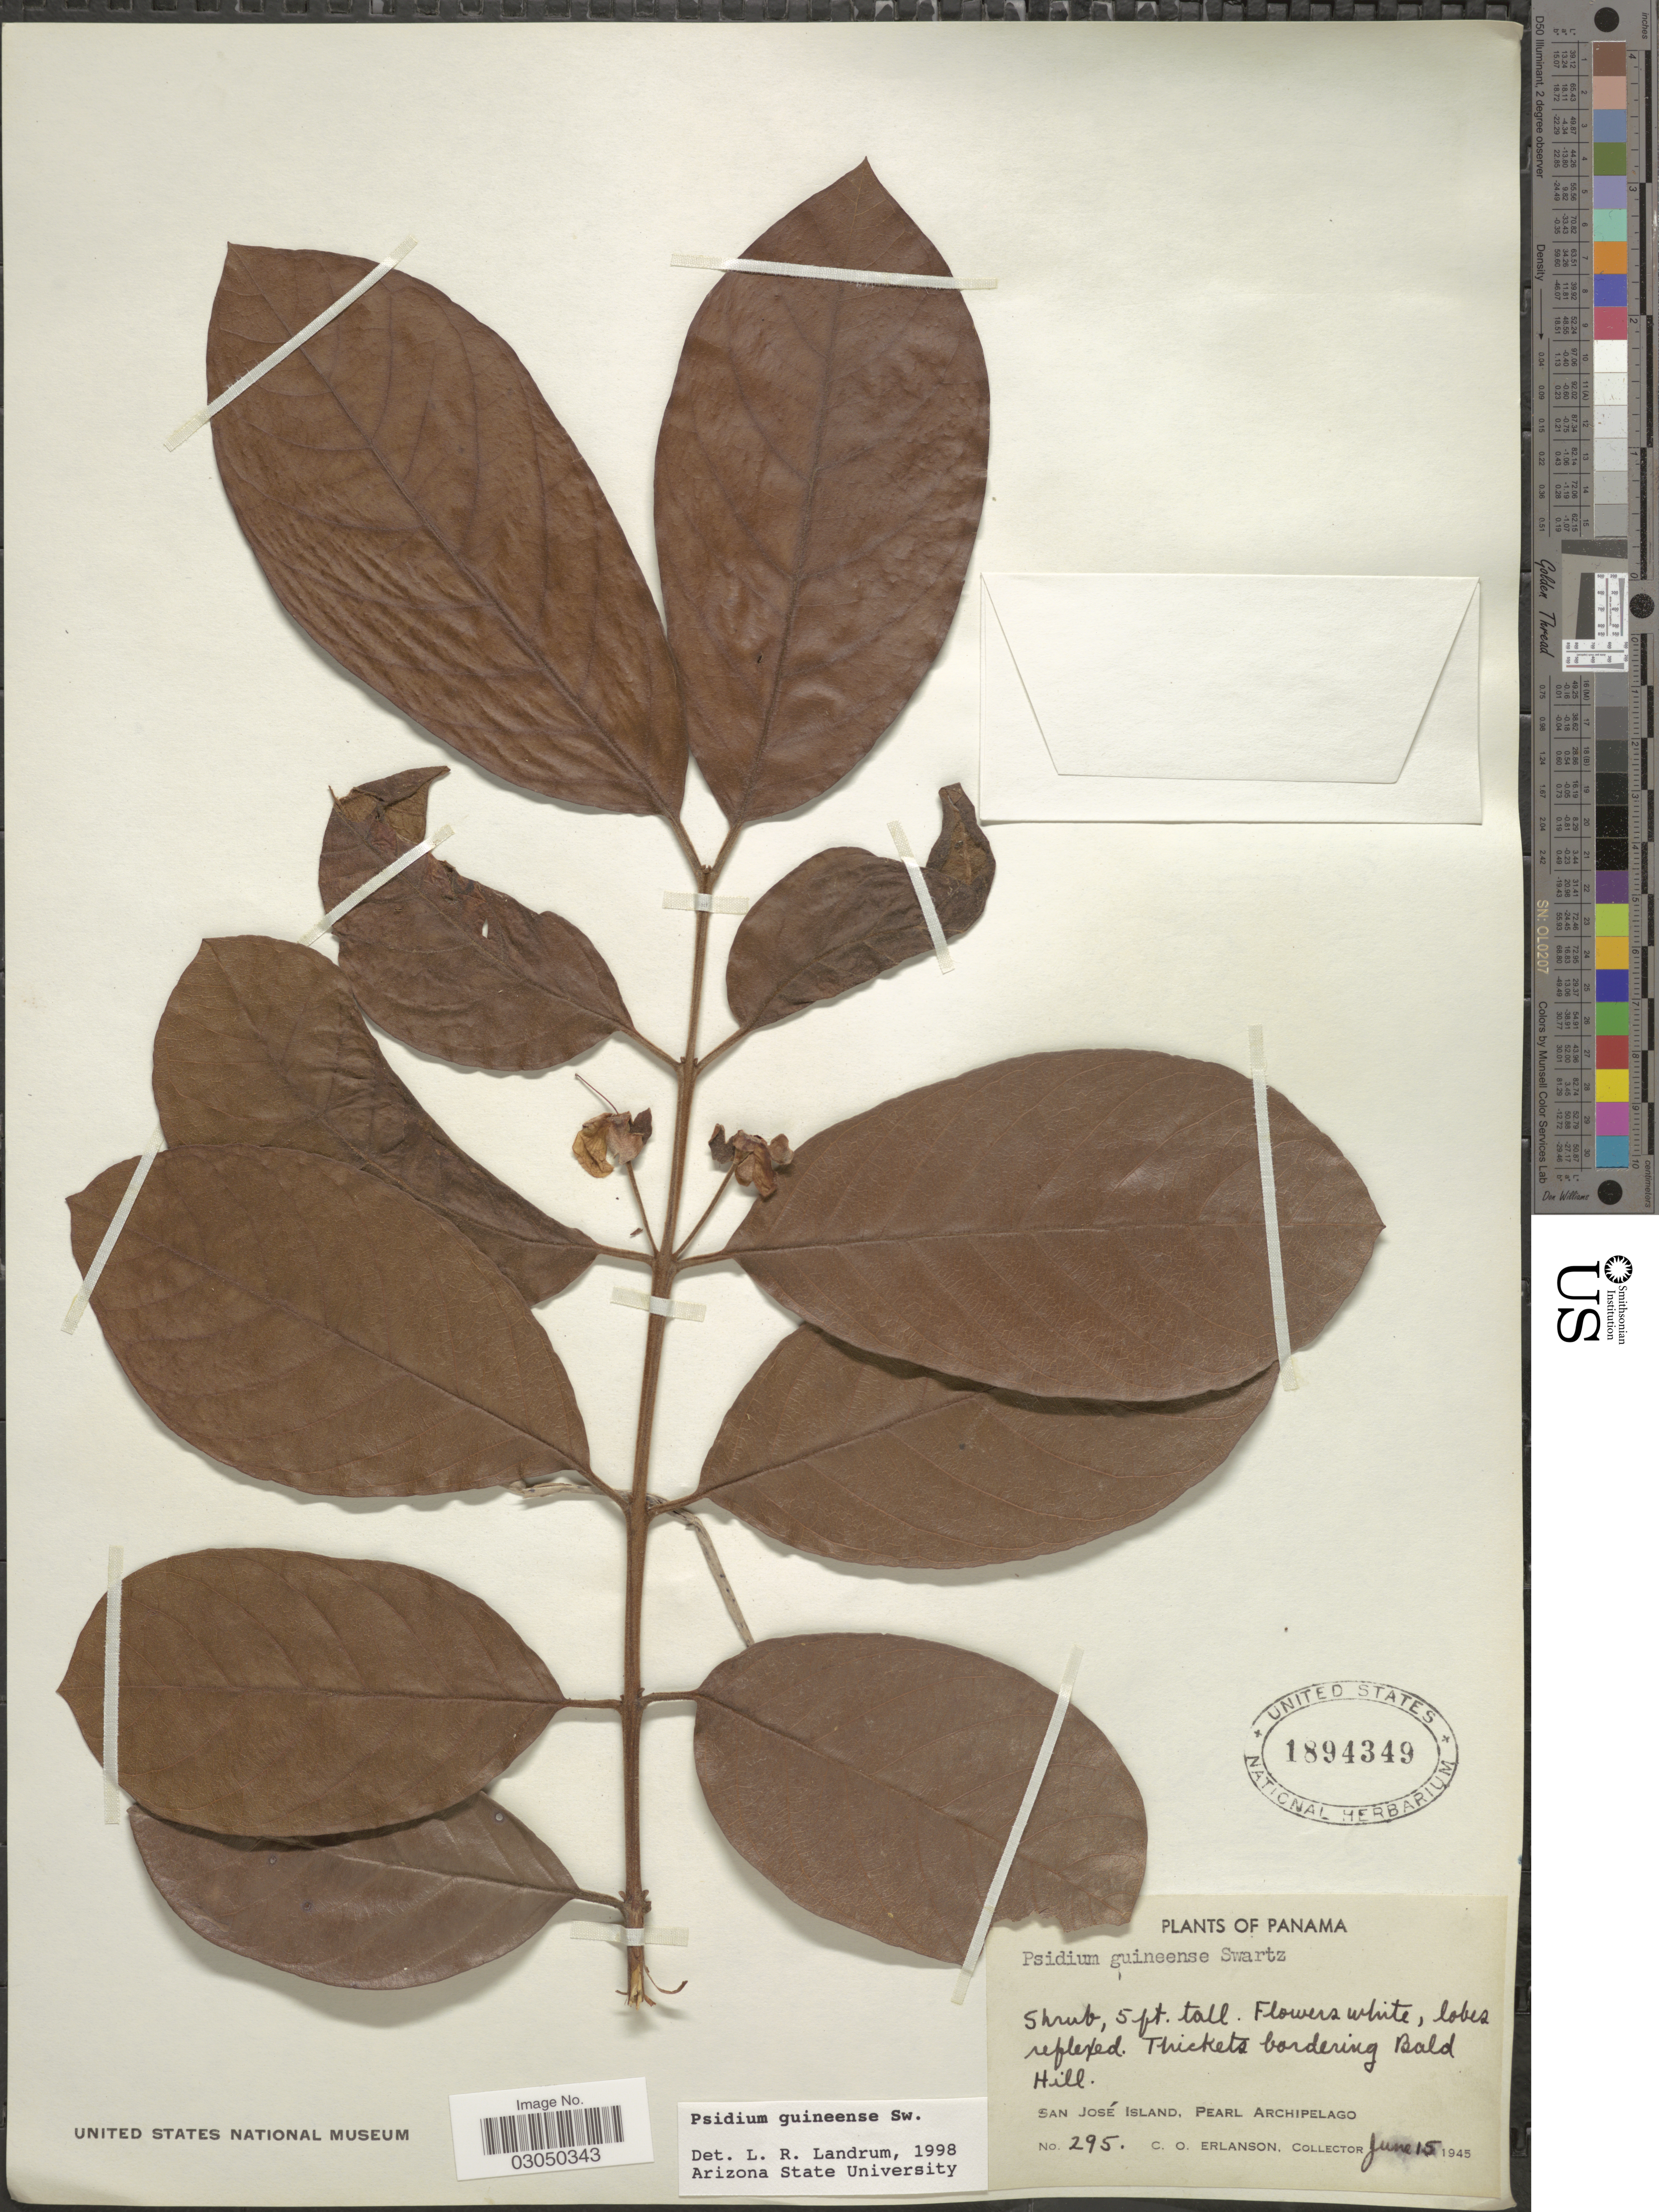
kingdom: Plantae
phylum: Tracheophyta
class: Magnoliopsida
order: Myrtales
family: Myrtaceae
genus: Psidium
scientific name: Psidium guineense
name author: Sw.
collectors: C. O. Erlanson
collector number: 295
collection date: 1945-06-15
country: Panama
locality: Thickets bordering Bald Hill. San José Island, Pearl Archipelago.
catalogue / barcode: US 1894349